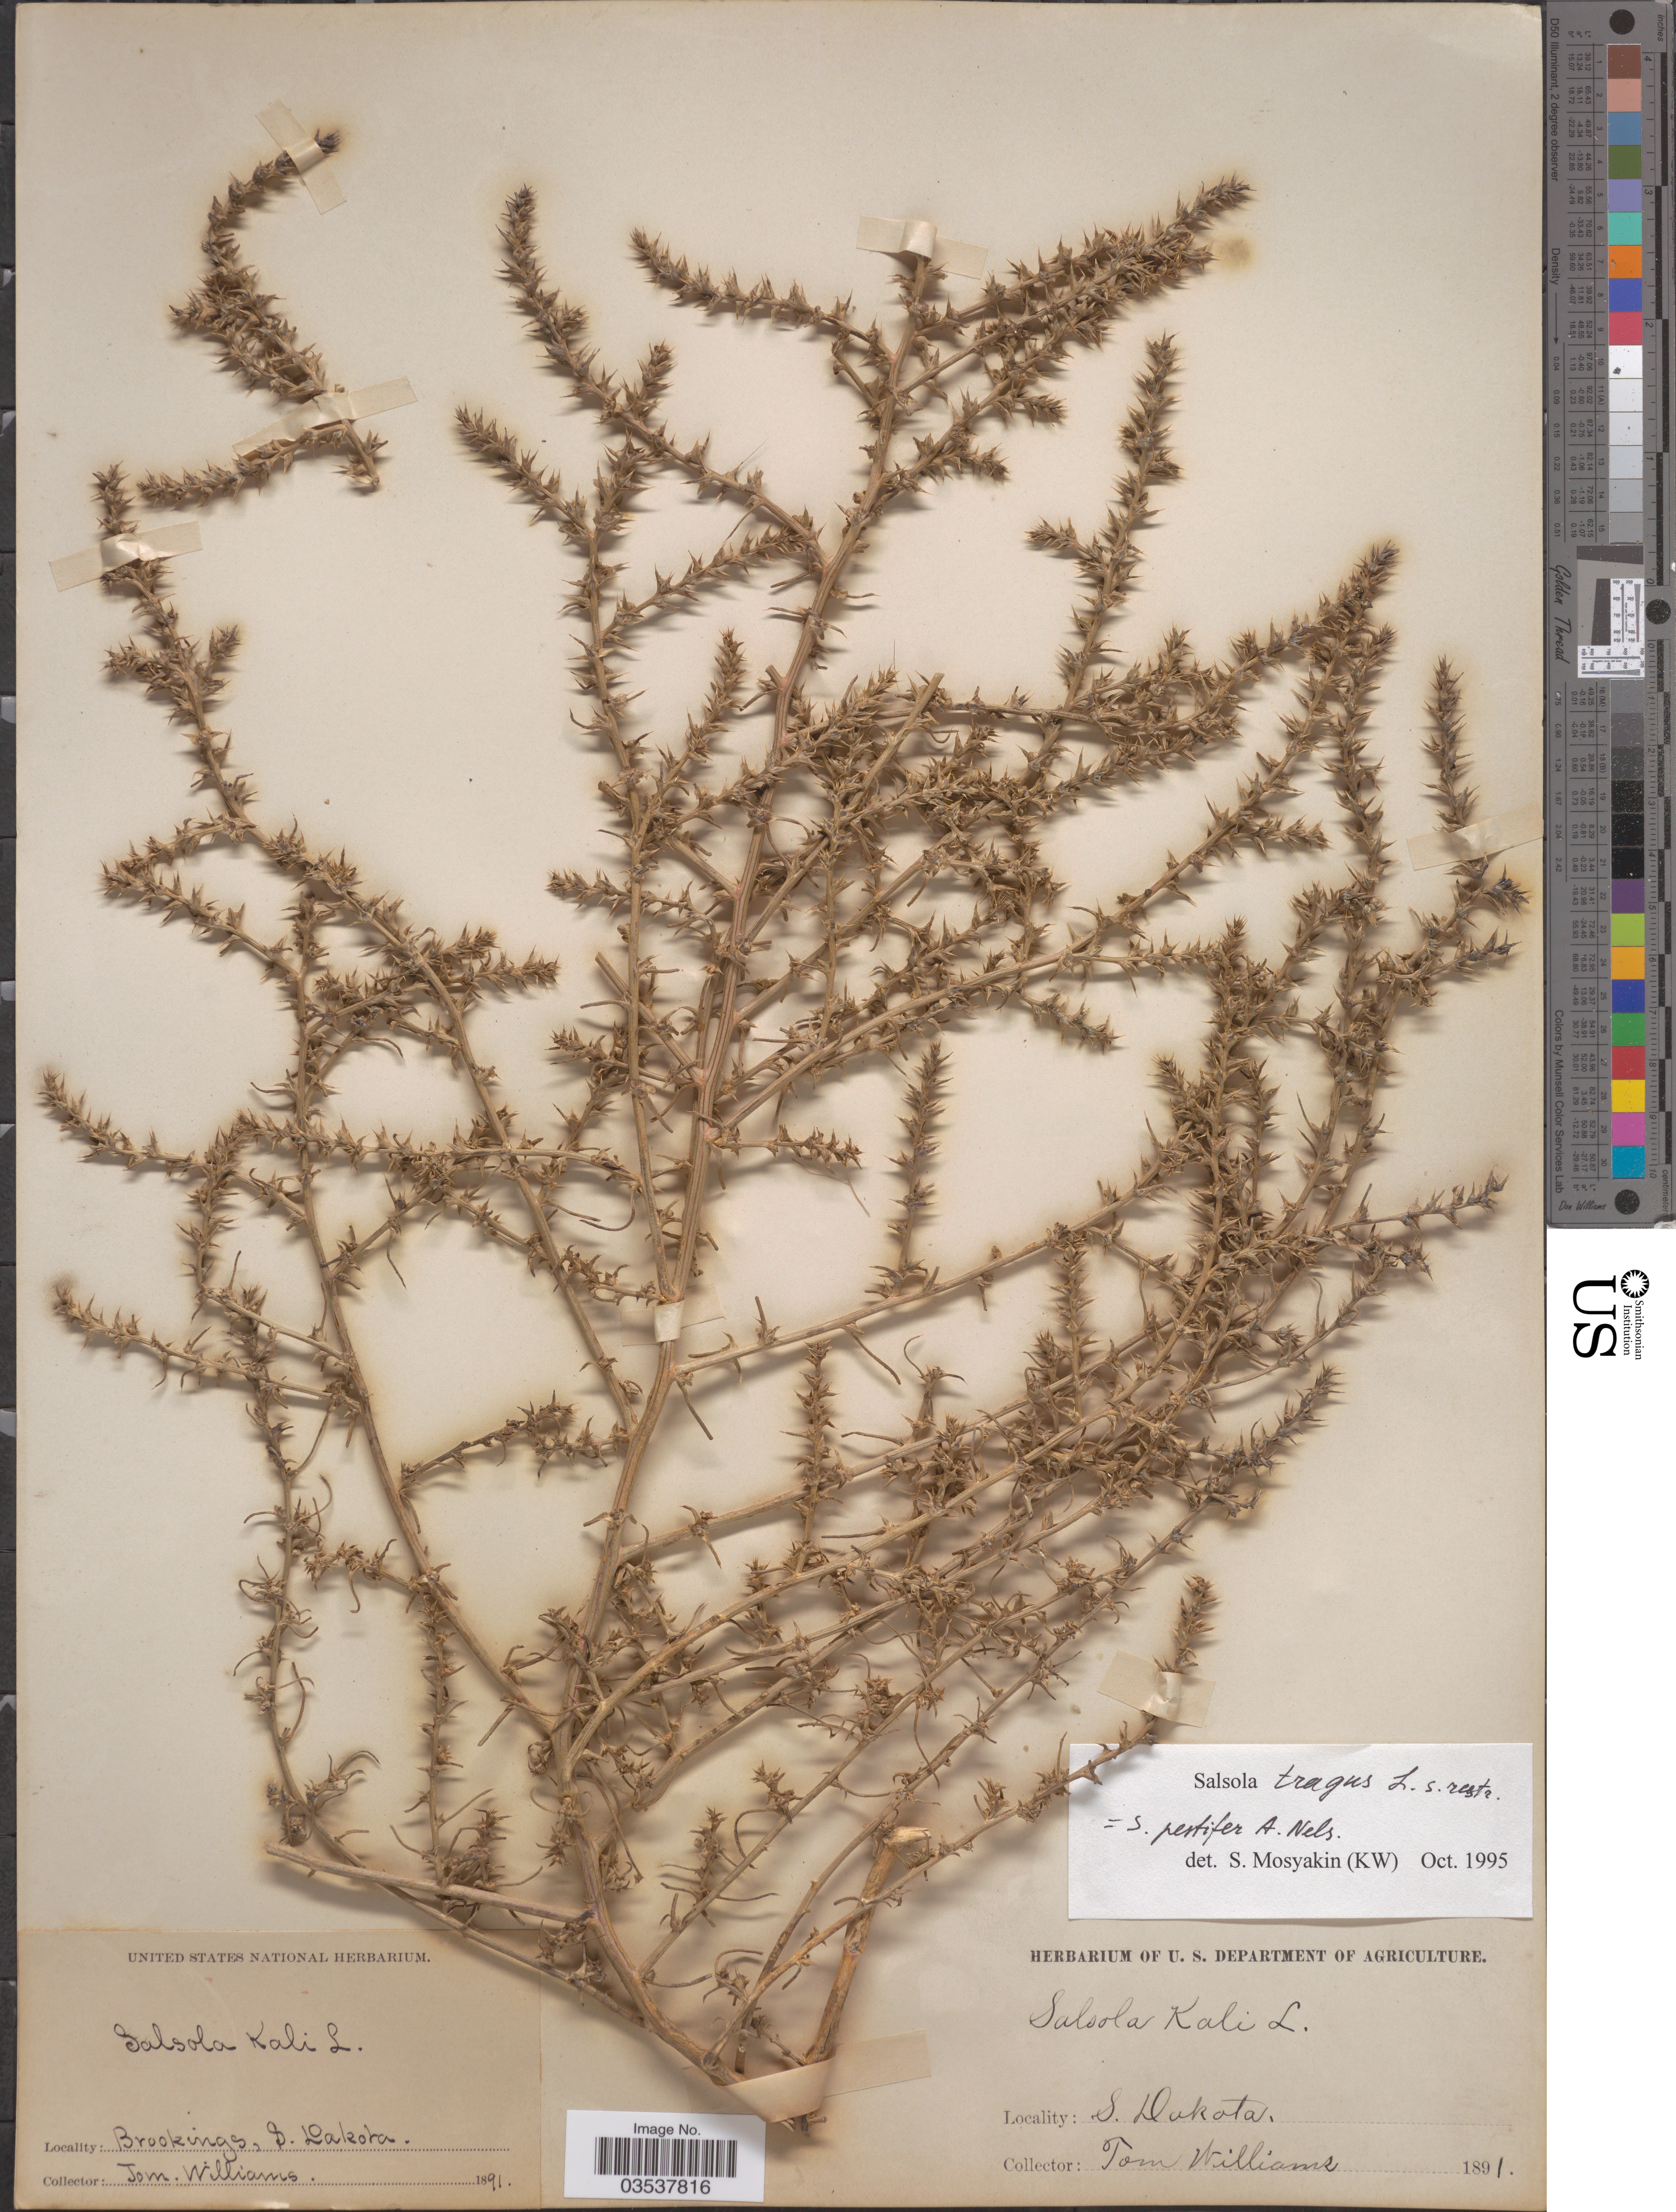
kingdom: Plantae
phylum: Tracheophyta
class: Magnoliopsida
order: Caryophyllales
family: Amaranthaceae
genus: Salsola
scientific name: Salsola pestifer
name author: A. Nelson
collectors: T. Williams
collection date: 1891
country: United States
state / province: South Dakota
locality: Brookings.